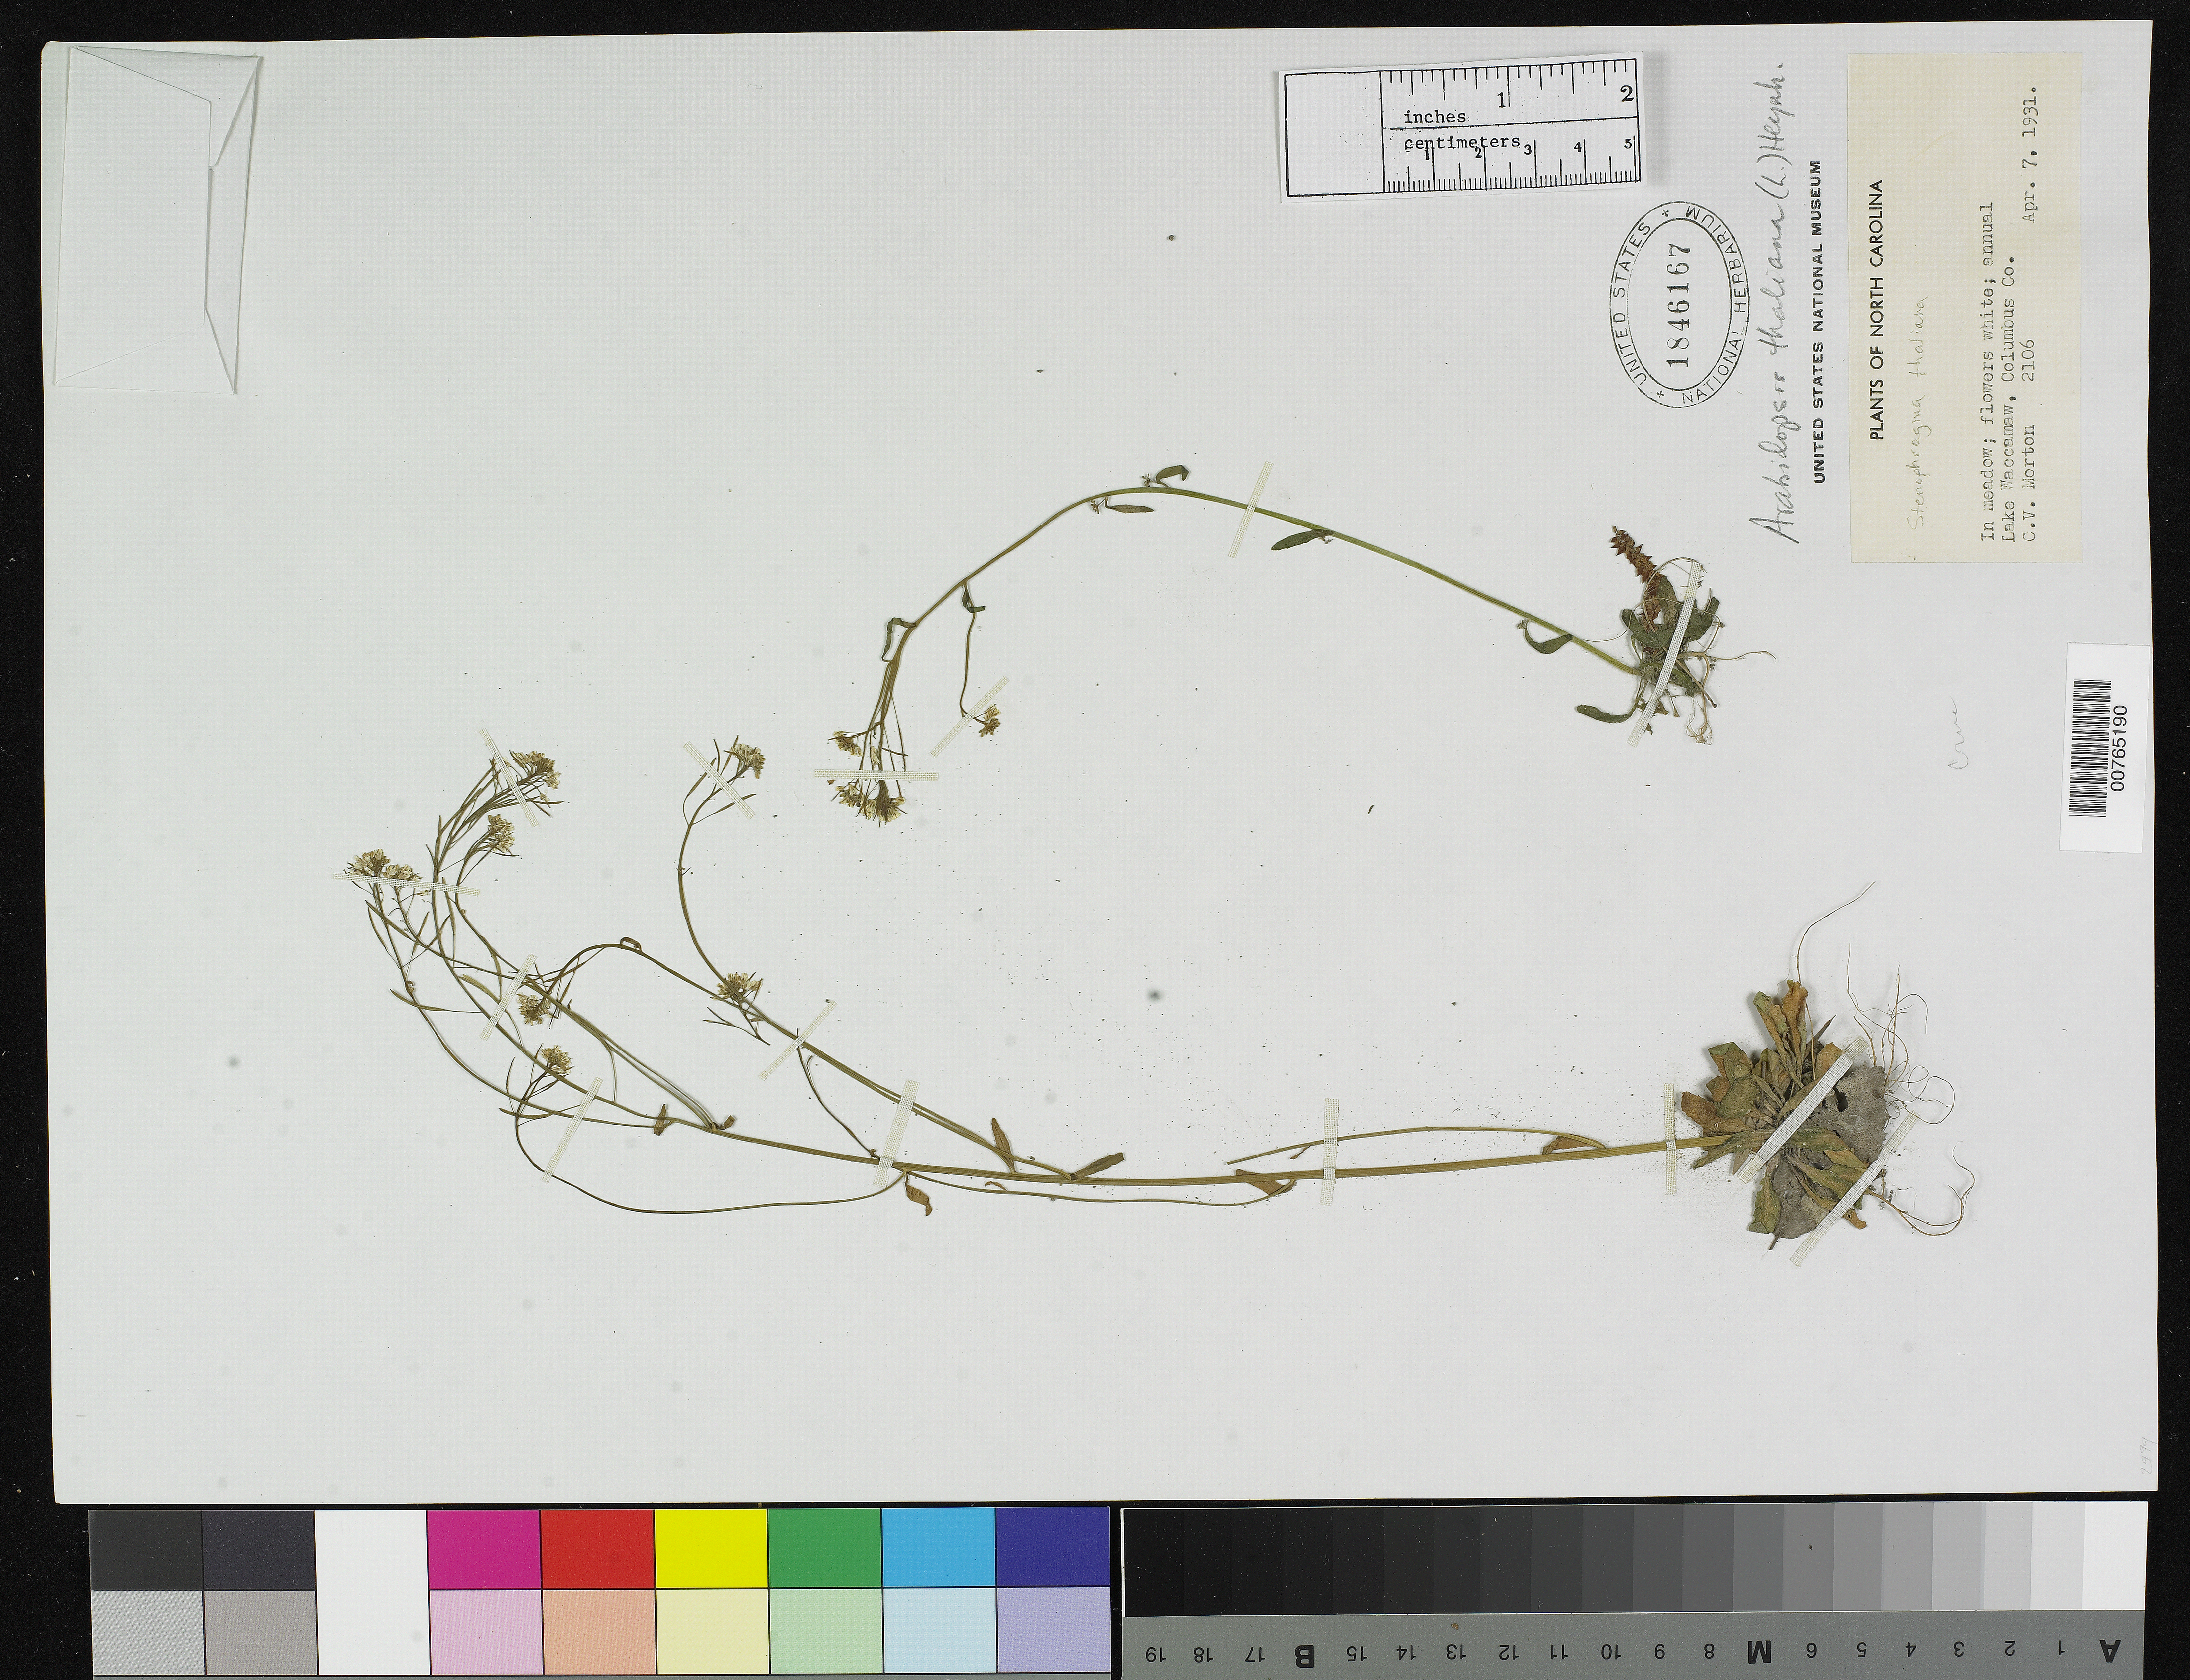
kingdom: Plantae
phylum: Tracheophyta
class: Magnoliopsida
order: Brassicales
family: Brassicaceae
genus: Arabidopsis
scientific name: Arabidopsis thaliana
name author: (L.) Heynh.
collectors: C. V. Morton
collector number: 2106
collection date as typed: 07 Apr 1931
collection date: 1931-04-07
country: United States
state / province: North Carolina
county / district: Columbus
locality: Lake Waccamaw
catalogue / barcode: US 1846167